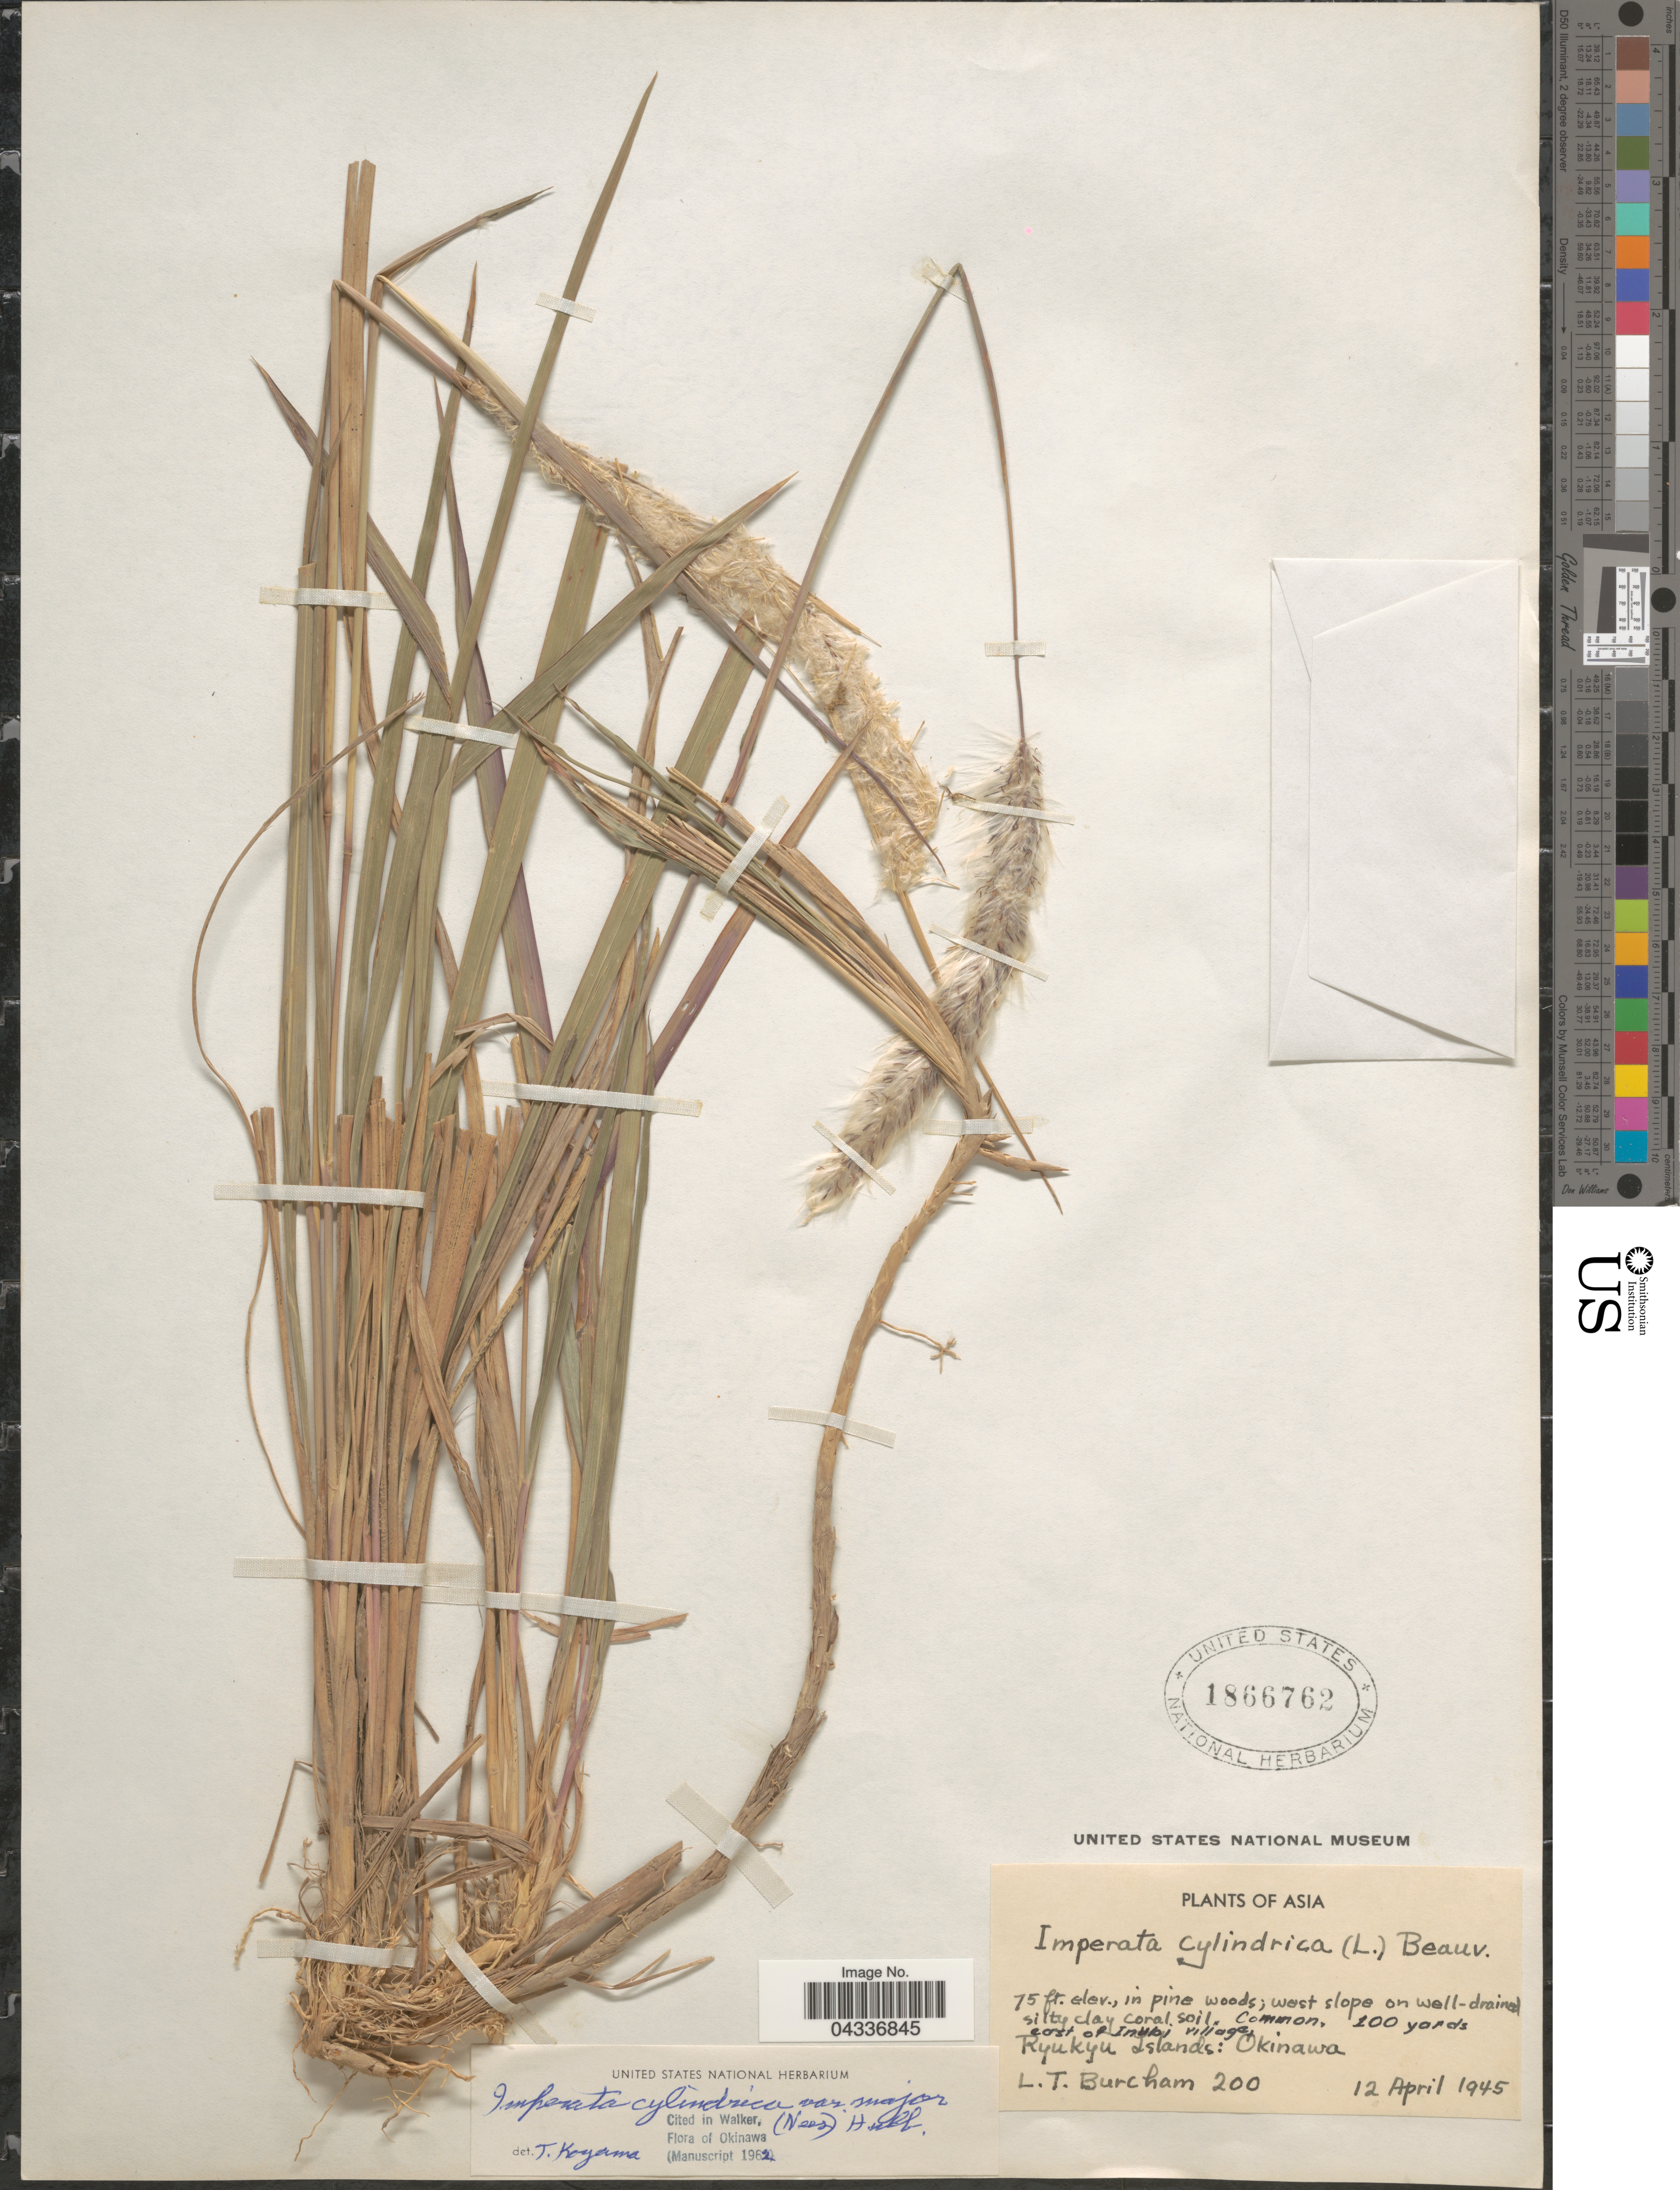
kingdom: Plantae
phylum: Tracheophyta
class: Liliopsida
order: Poales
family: Poaceae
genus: Imperata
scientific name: Imperata cylindrica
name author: (L.) P. Beauv.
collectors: L. Burcham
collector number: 200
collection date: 1945-04-12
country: Japan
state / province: Okinawa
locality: West slope on well-drained silty clay coral soil. 100 yards east of Inubi Village. Ryukyu Islands.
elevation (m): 23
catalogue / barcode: US 1866762